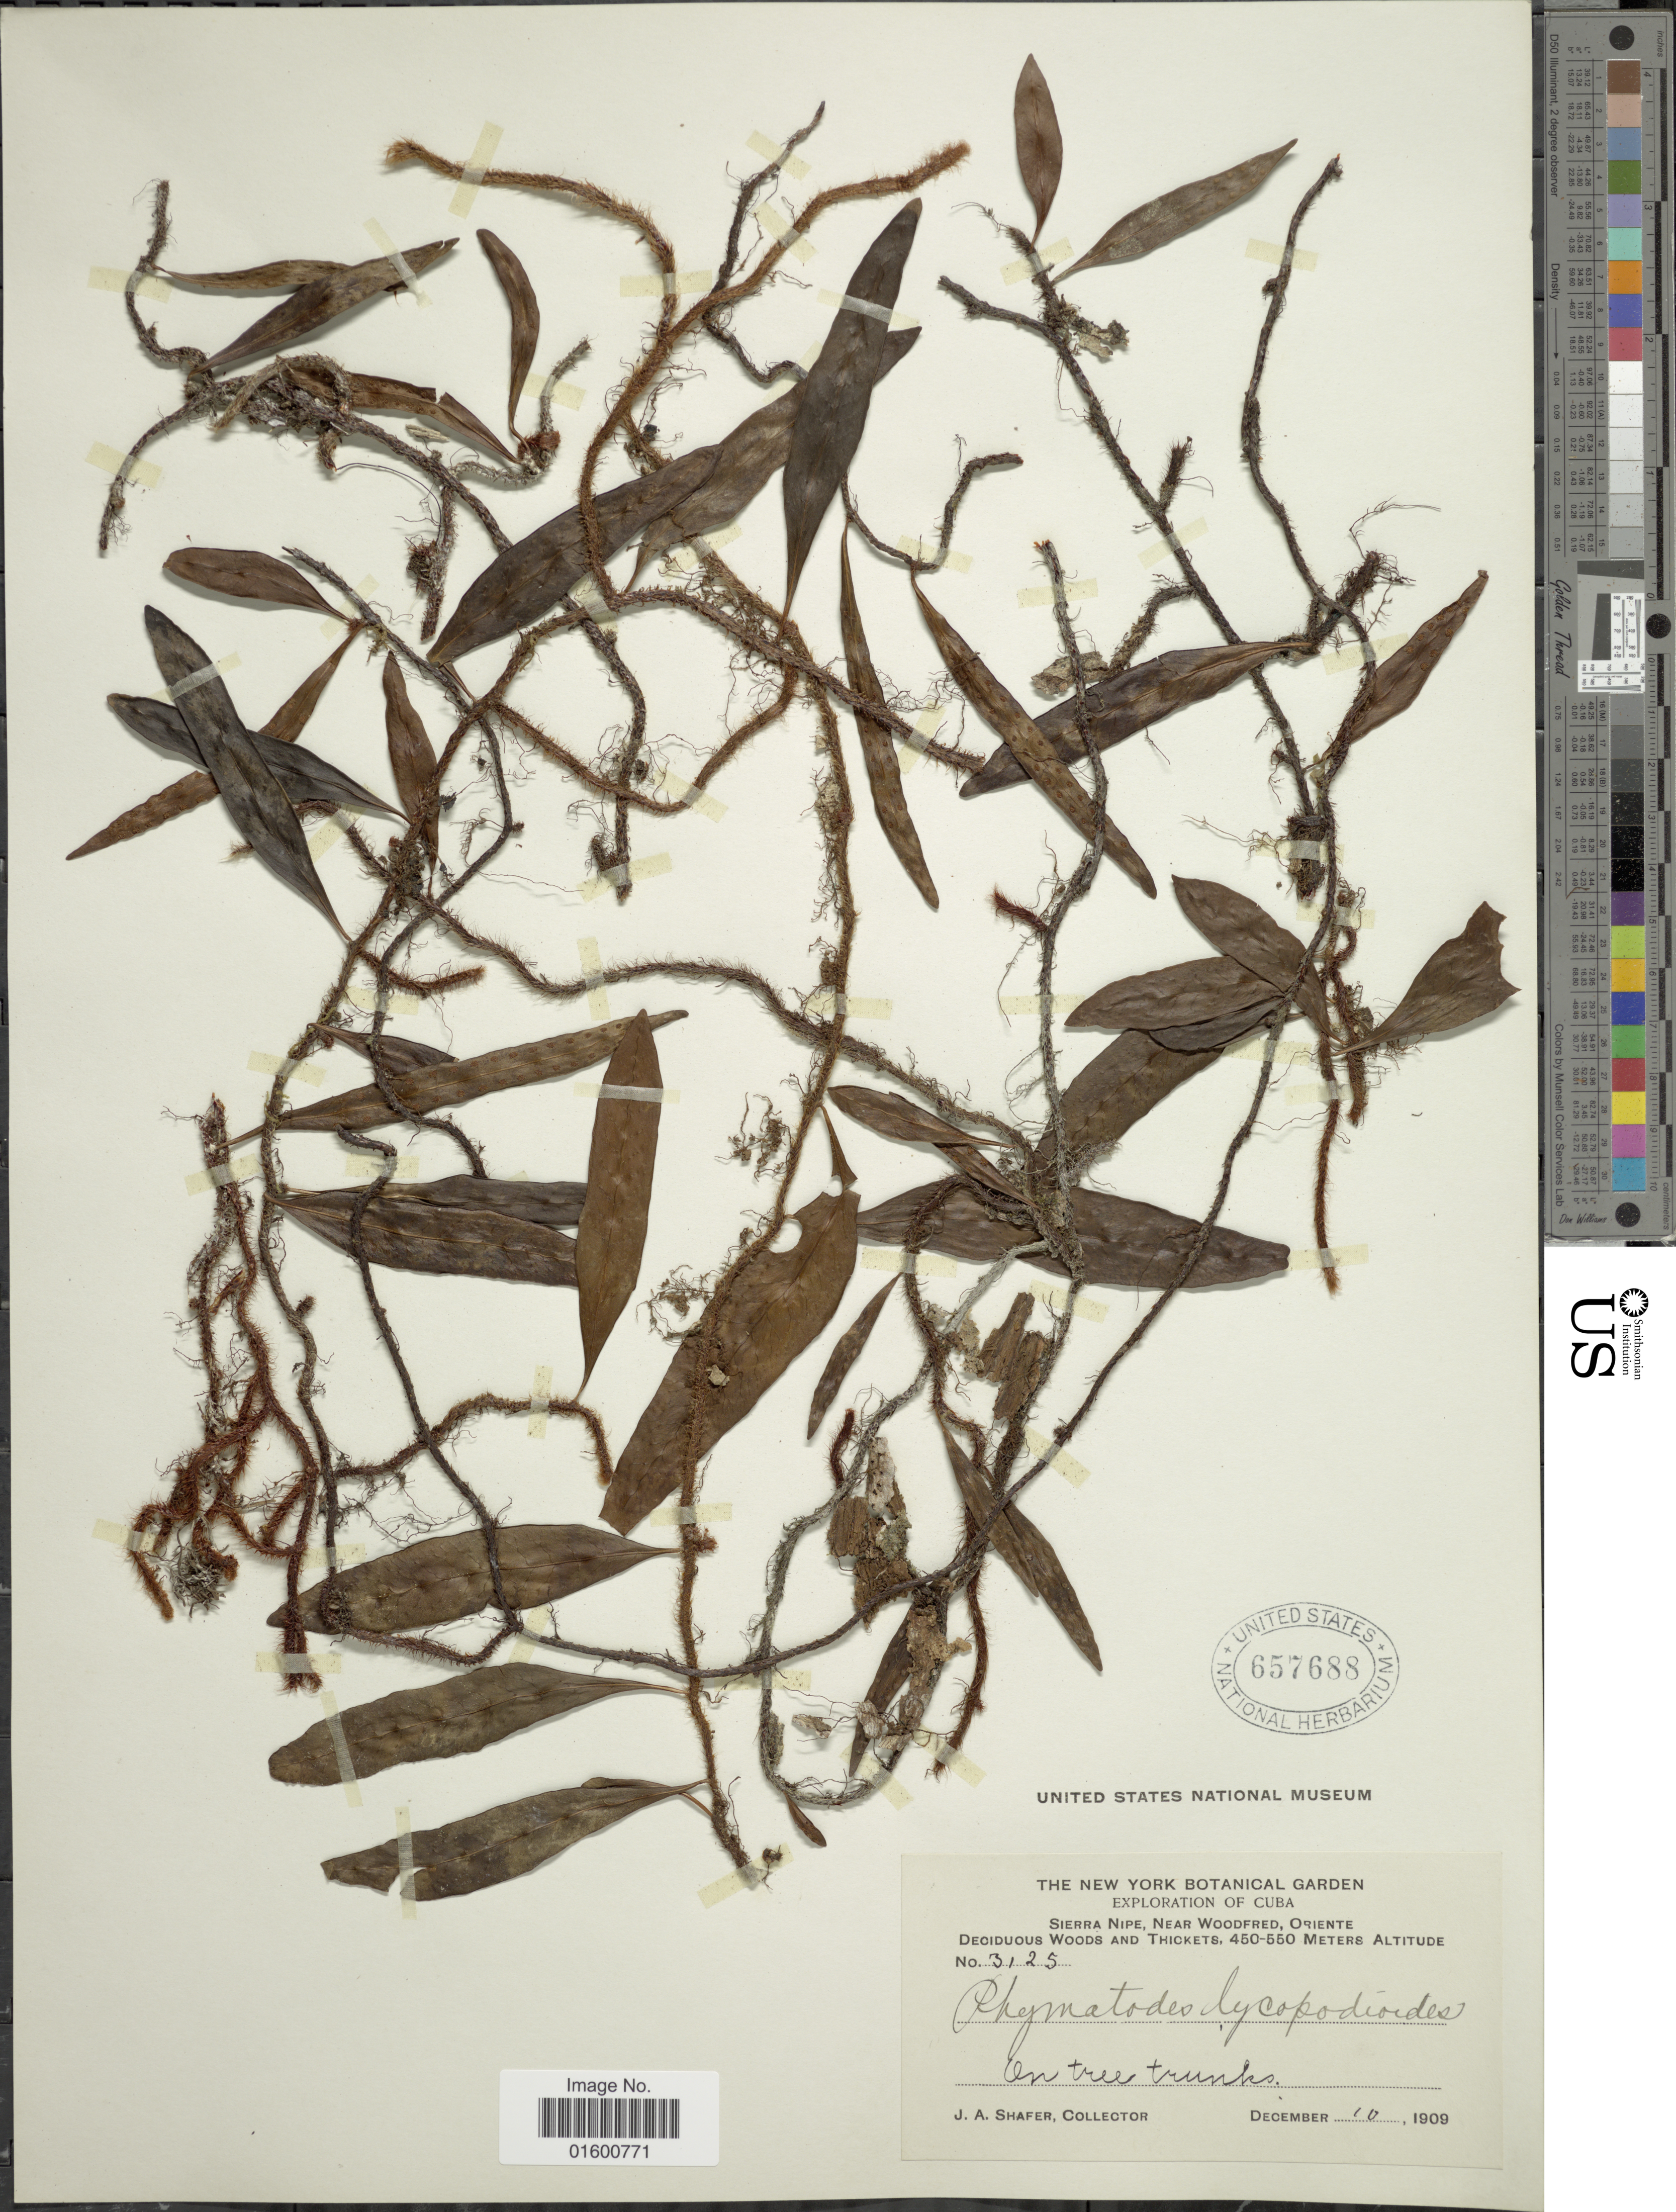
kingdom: Plantae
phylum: Tracheophyta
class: Polypodiopsida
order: Polypodiales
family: Polypodiaceae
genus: Microgramma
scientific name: Microgramma lycopodioides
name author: (L.) Copel.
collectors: J. A. Shafer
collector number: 3125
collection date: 1909-12-10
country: Cuba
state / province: Oriente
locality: Sierra Nipe, Near Woodfred, Oriente, Deciduous Woods and Thickets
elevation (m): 450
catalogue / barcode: US 657688